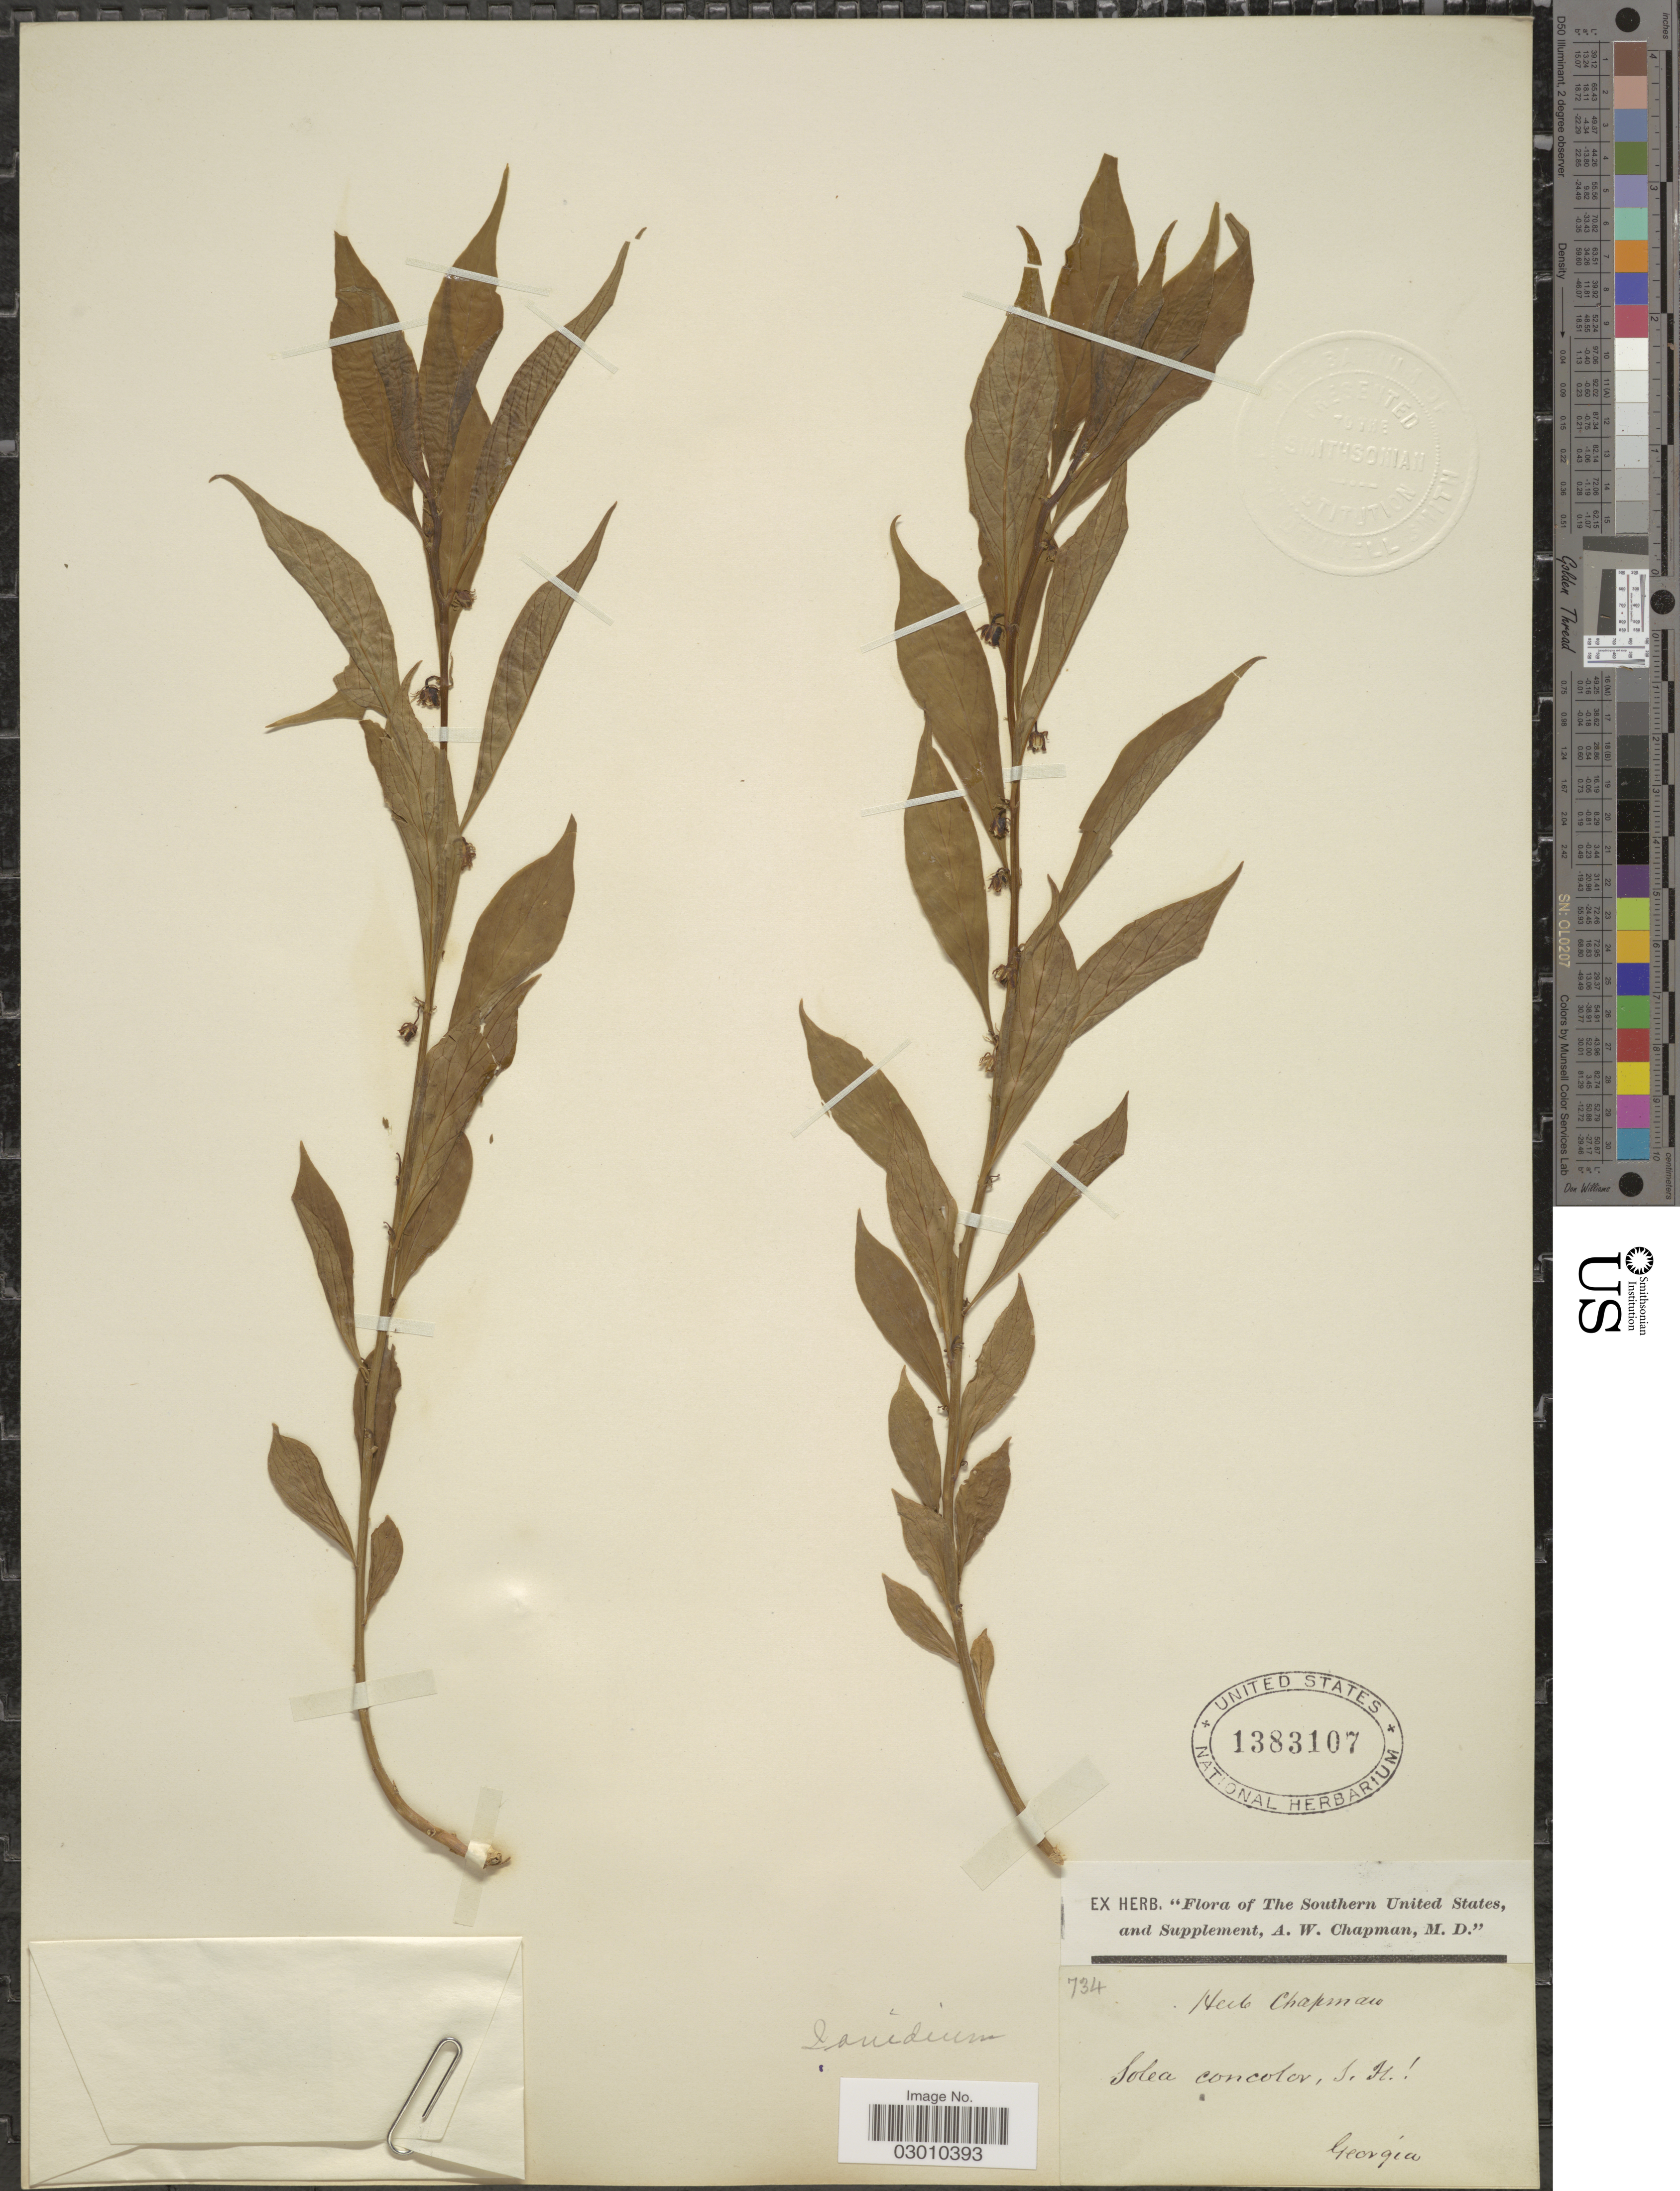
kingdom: Plantae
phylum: Tracheophyta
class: Magnoliopsida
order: Malpighiales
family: Violaceae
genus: Cubelium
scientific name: Cubelium concolor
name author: (T.F. Forst.) Raf. ex Britton & A. Br.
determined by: Strong, Mark T., (BOT), Smithsonian Institution - National Museum of Natural History (UNITED STATES)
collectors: A. W. Chapman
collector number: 734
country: United States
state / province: Georgia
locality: Southern United States.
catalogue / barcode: US 1383107